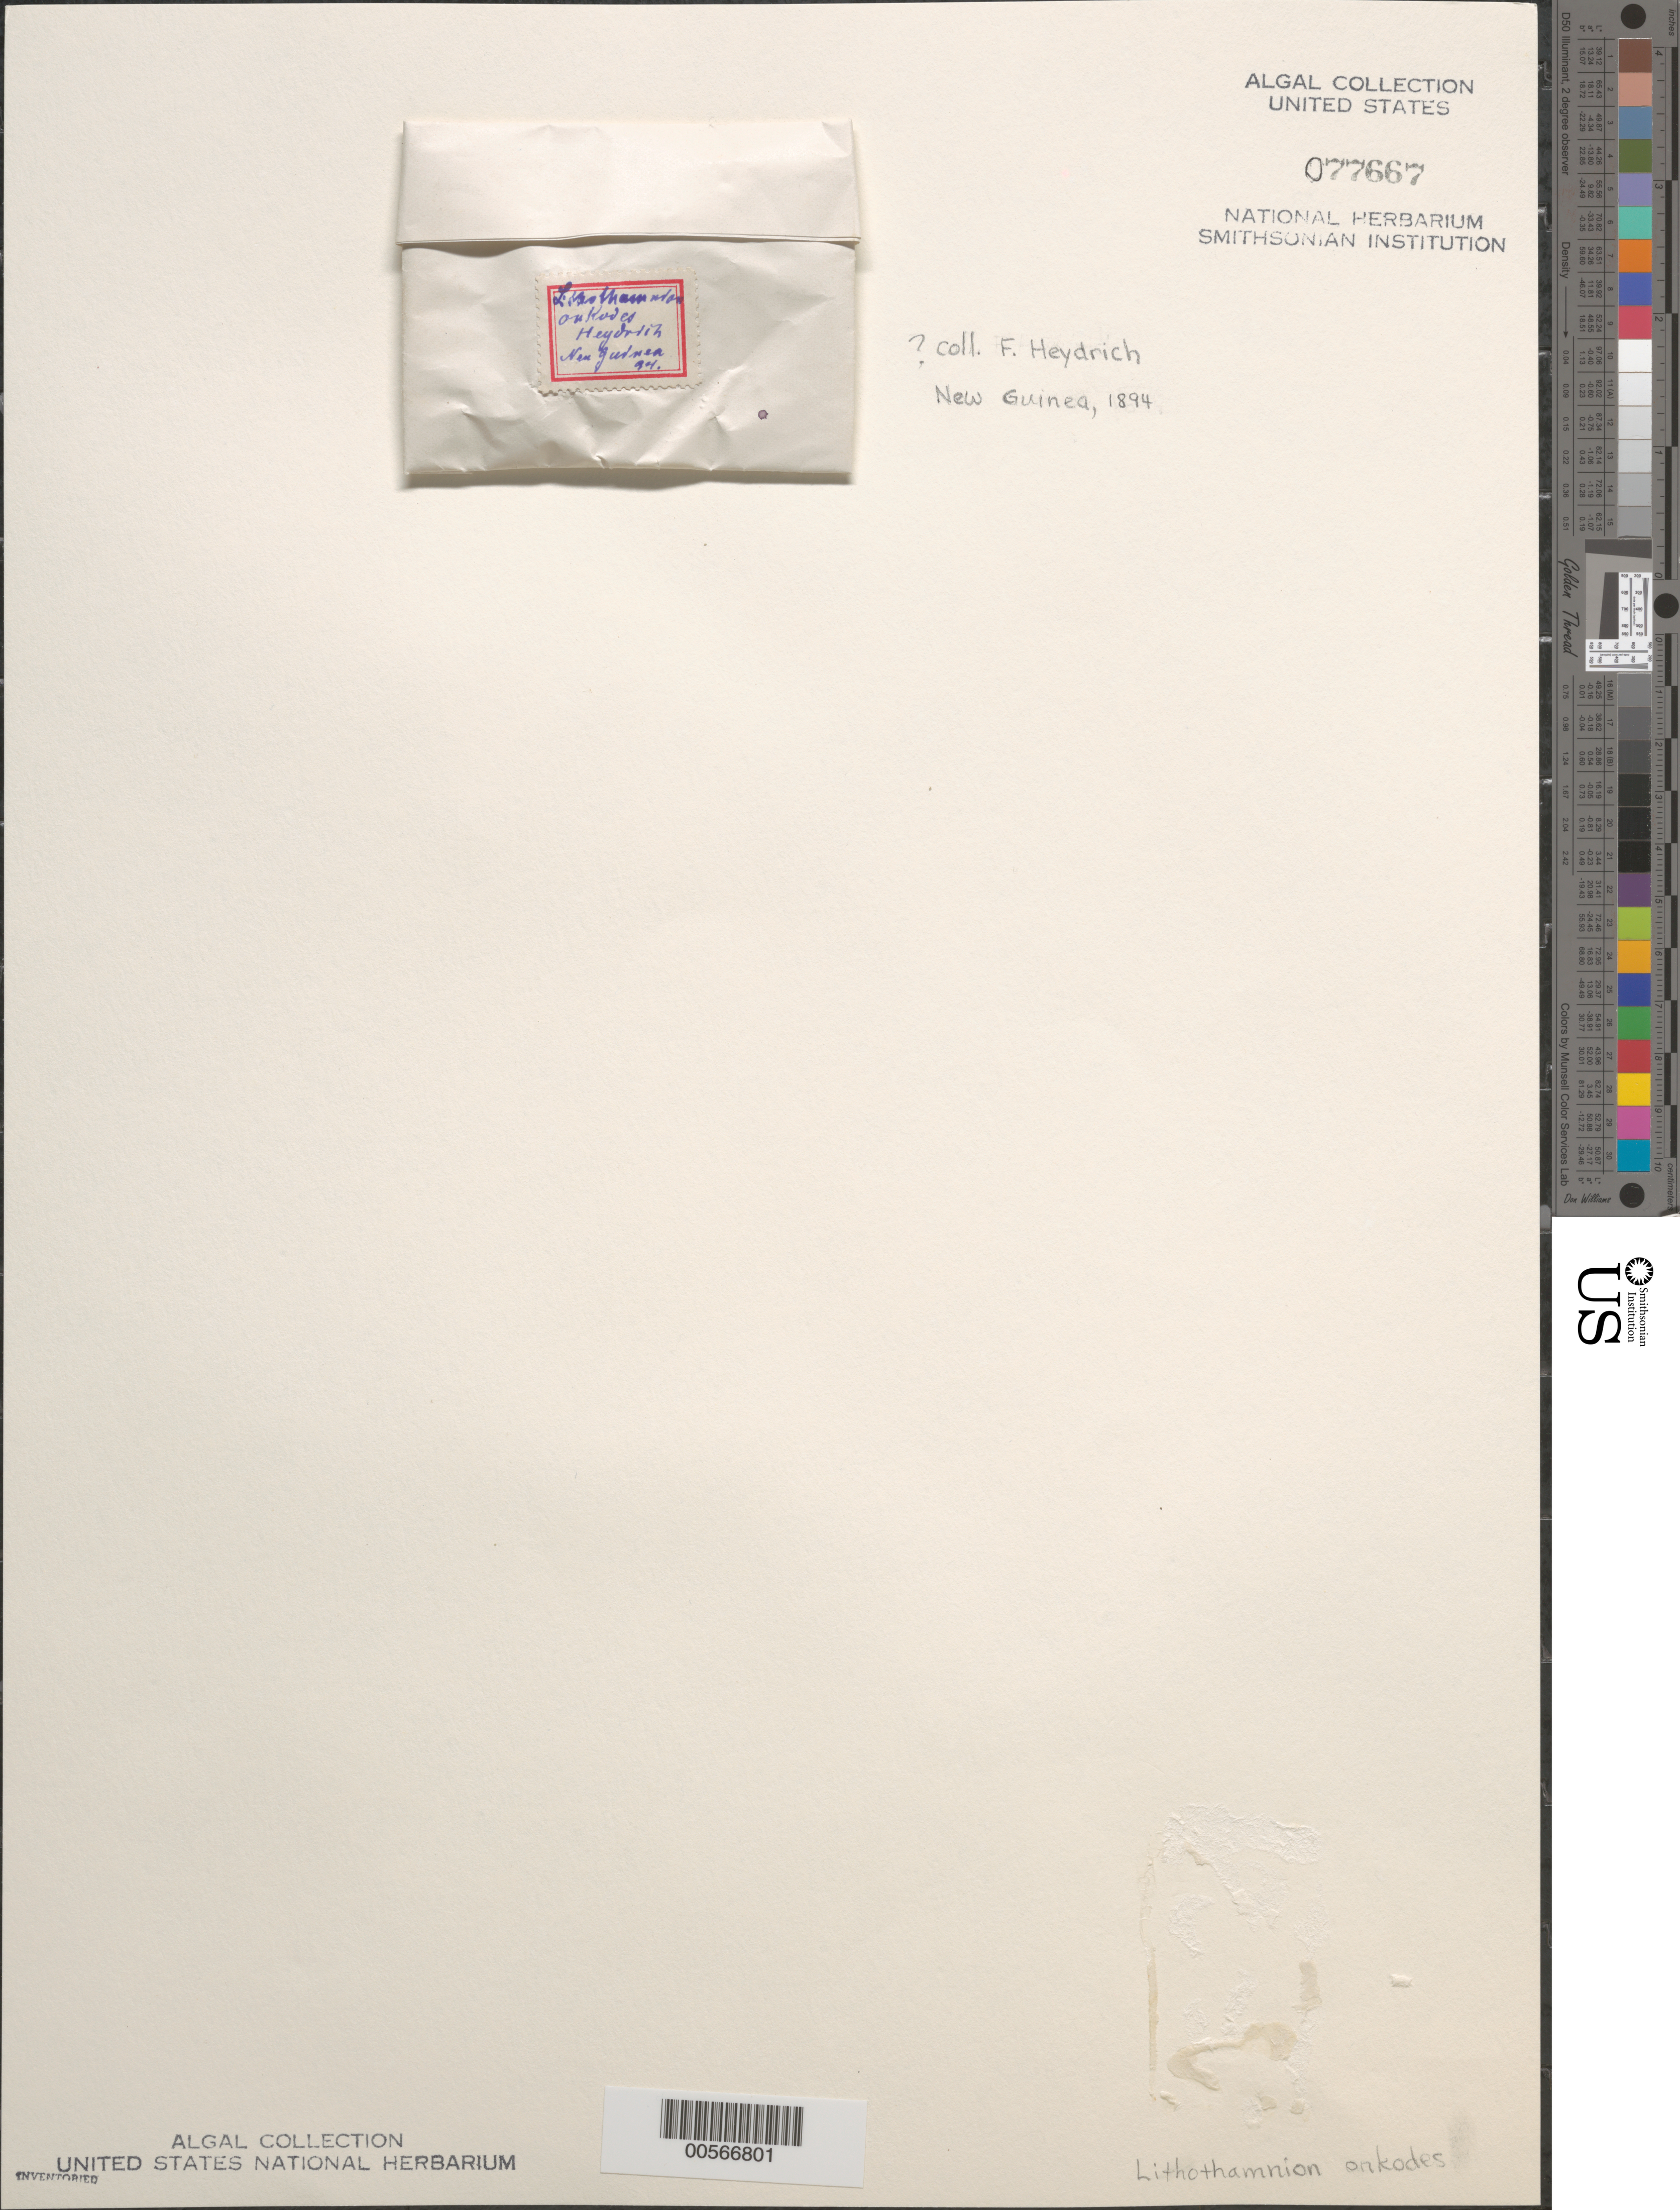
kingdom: Plantae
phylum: Rhodophyta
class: Florideophyceae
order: Corallinales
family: Porolithaceae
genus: Porolithon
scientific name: Porolithon onkodes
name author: (Heydrich) Foslie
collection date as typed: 1894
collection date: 1894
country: Papua New Guinea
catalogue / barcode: US 77667